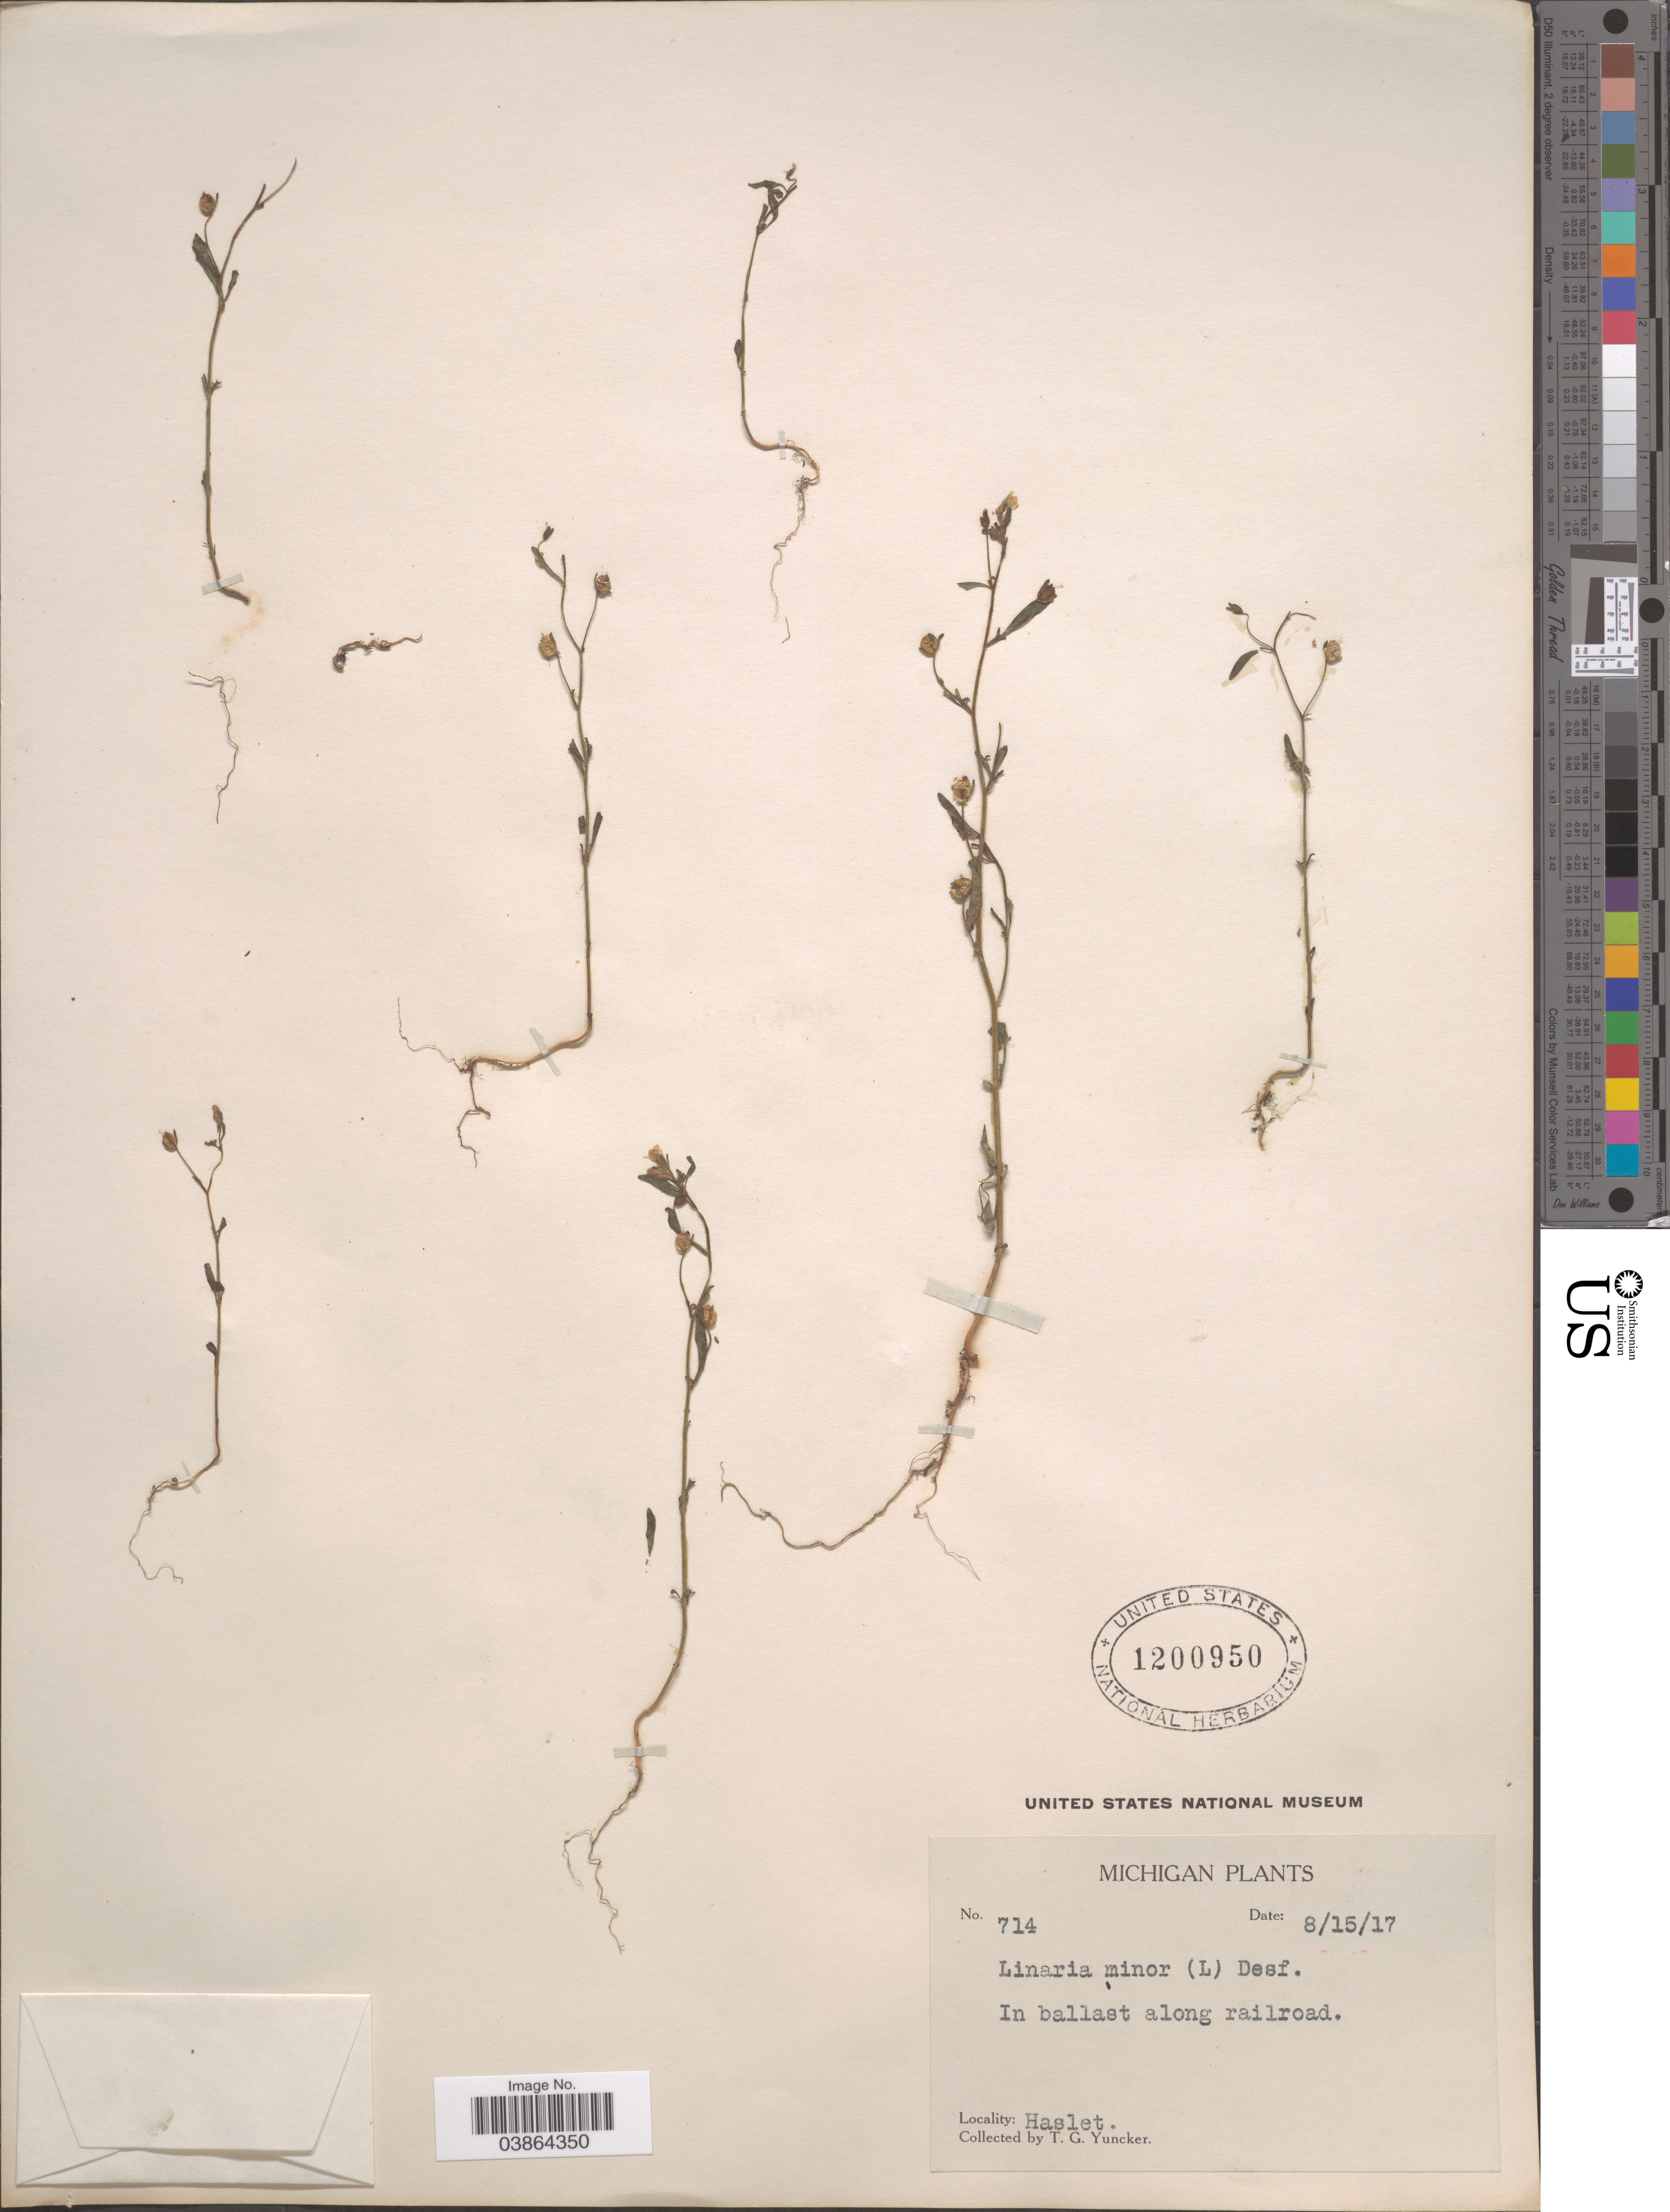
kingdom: Plantae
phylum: Tracheophyta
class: Magnoliopsida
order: Lamiales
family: Plantaginaceae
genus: Chaenorrhinum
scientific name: Chaenorrhinum minor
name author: (L.) Lange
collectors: T. G. Yuncker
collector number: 714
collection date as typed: Transcribed d/m/y: 15/8/17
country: United States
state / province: Michigan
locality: Along railroad. Haslet.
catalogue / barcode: US 1200950